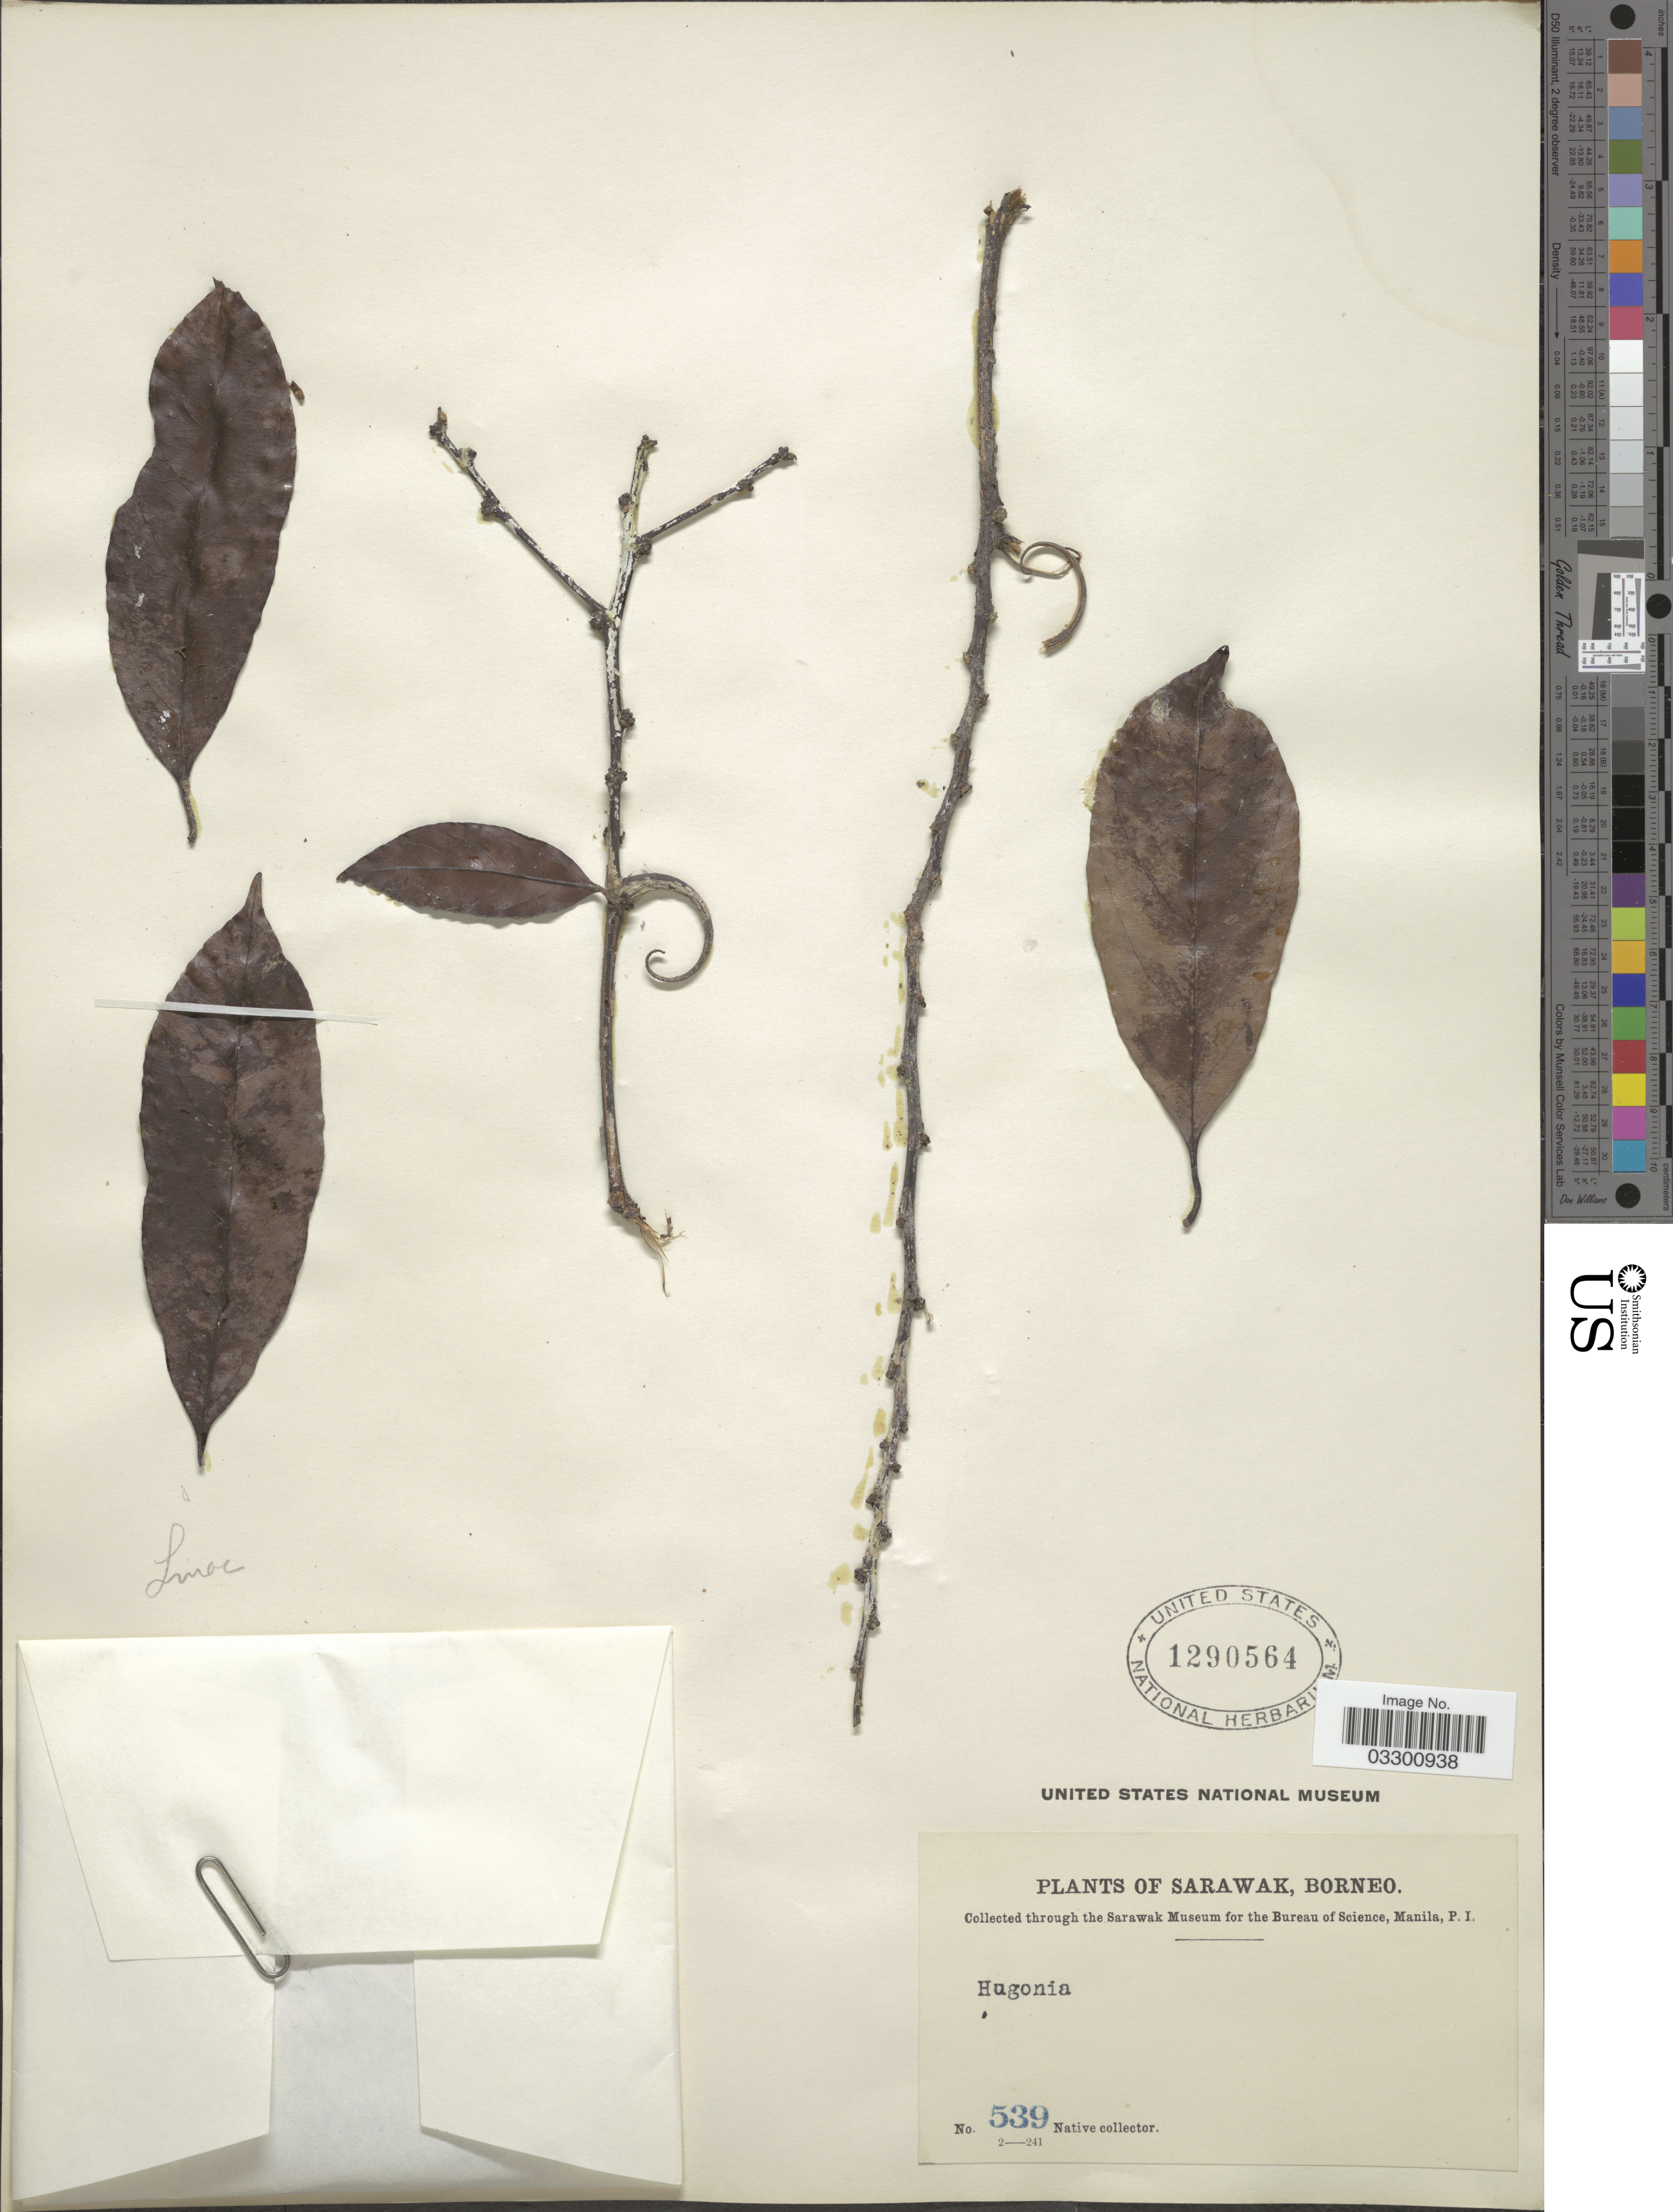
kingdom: Plantae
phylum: Tracheophyta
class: Magnoliopsida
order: Malpighiales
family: Linaceae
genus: Durandea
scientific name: Durandea sp.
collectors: Native collector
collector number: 539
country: Malaysia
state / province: Sarawak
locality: Borneo.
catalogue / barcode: US 1290564